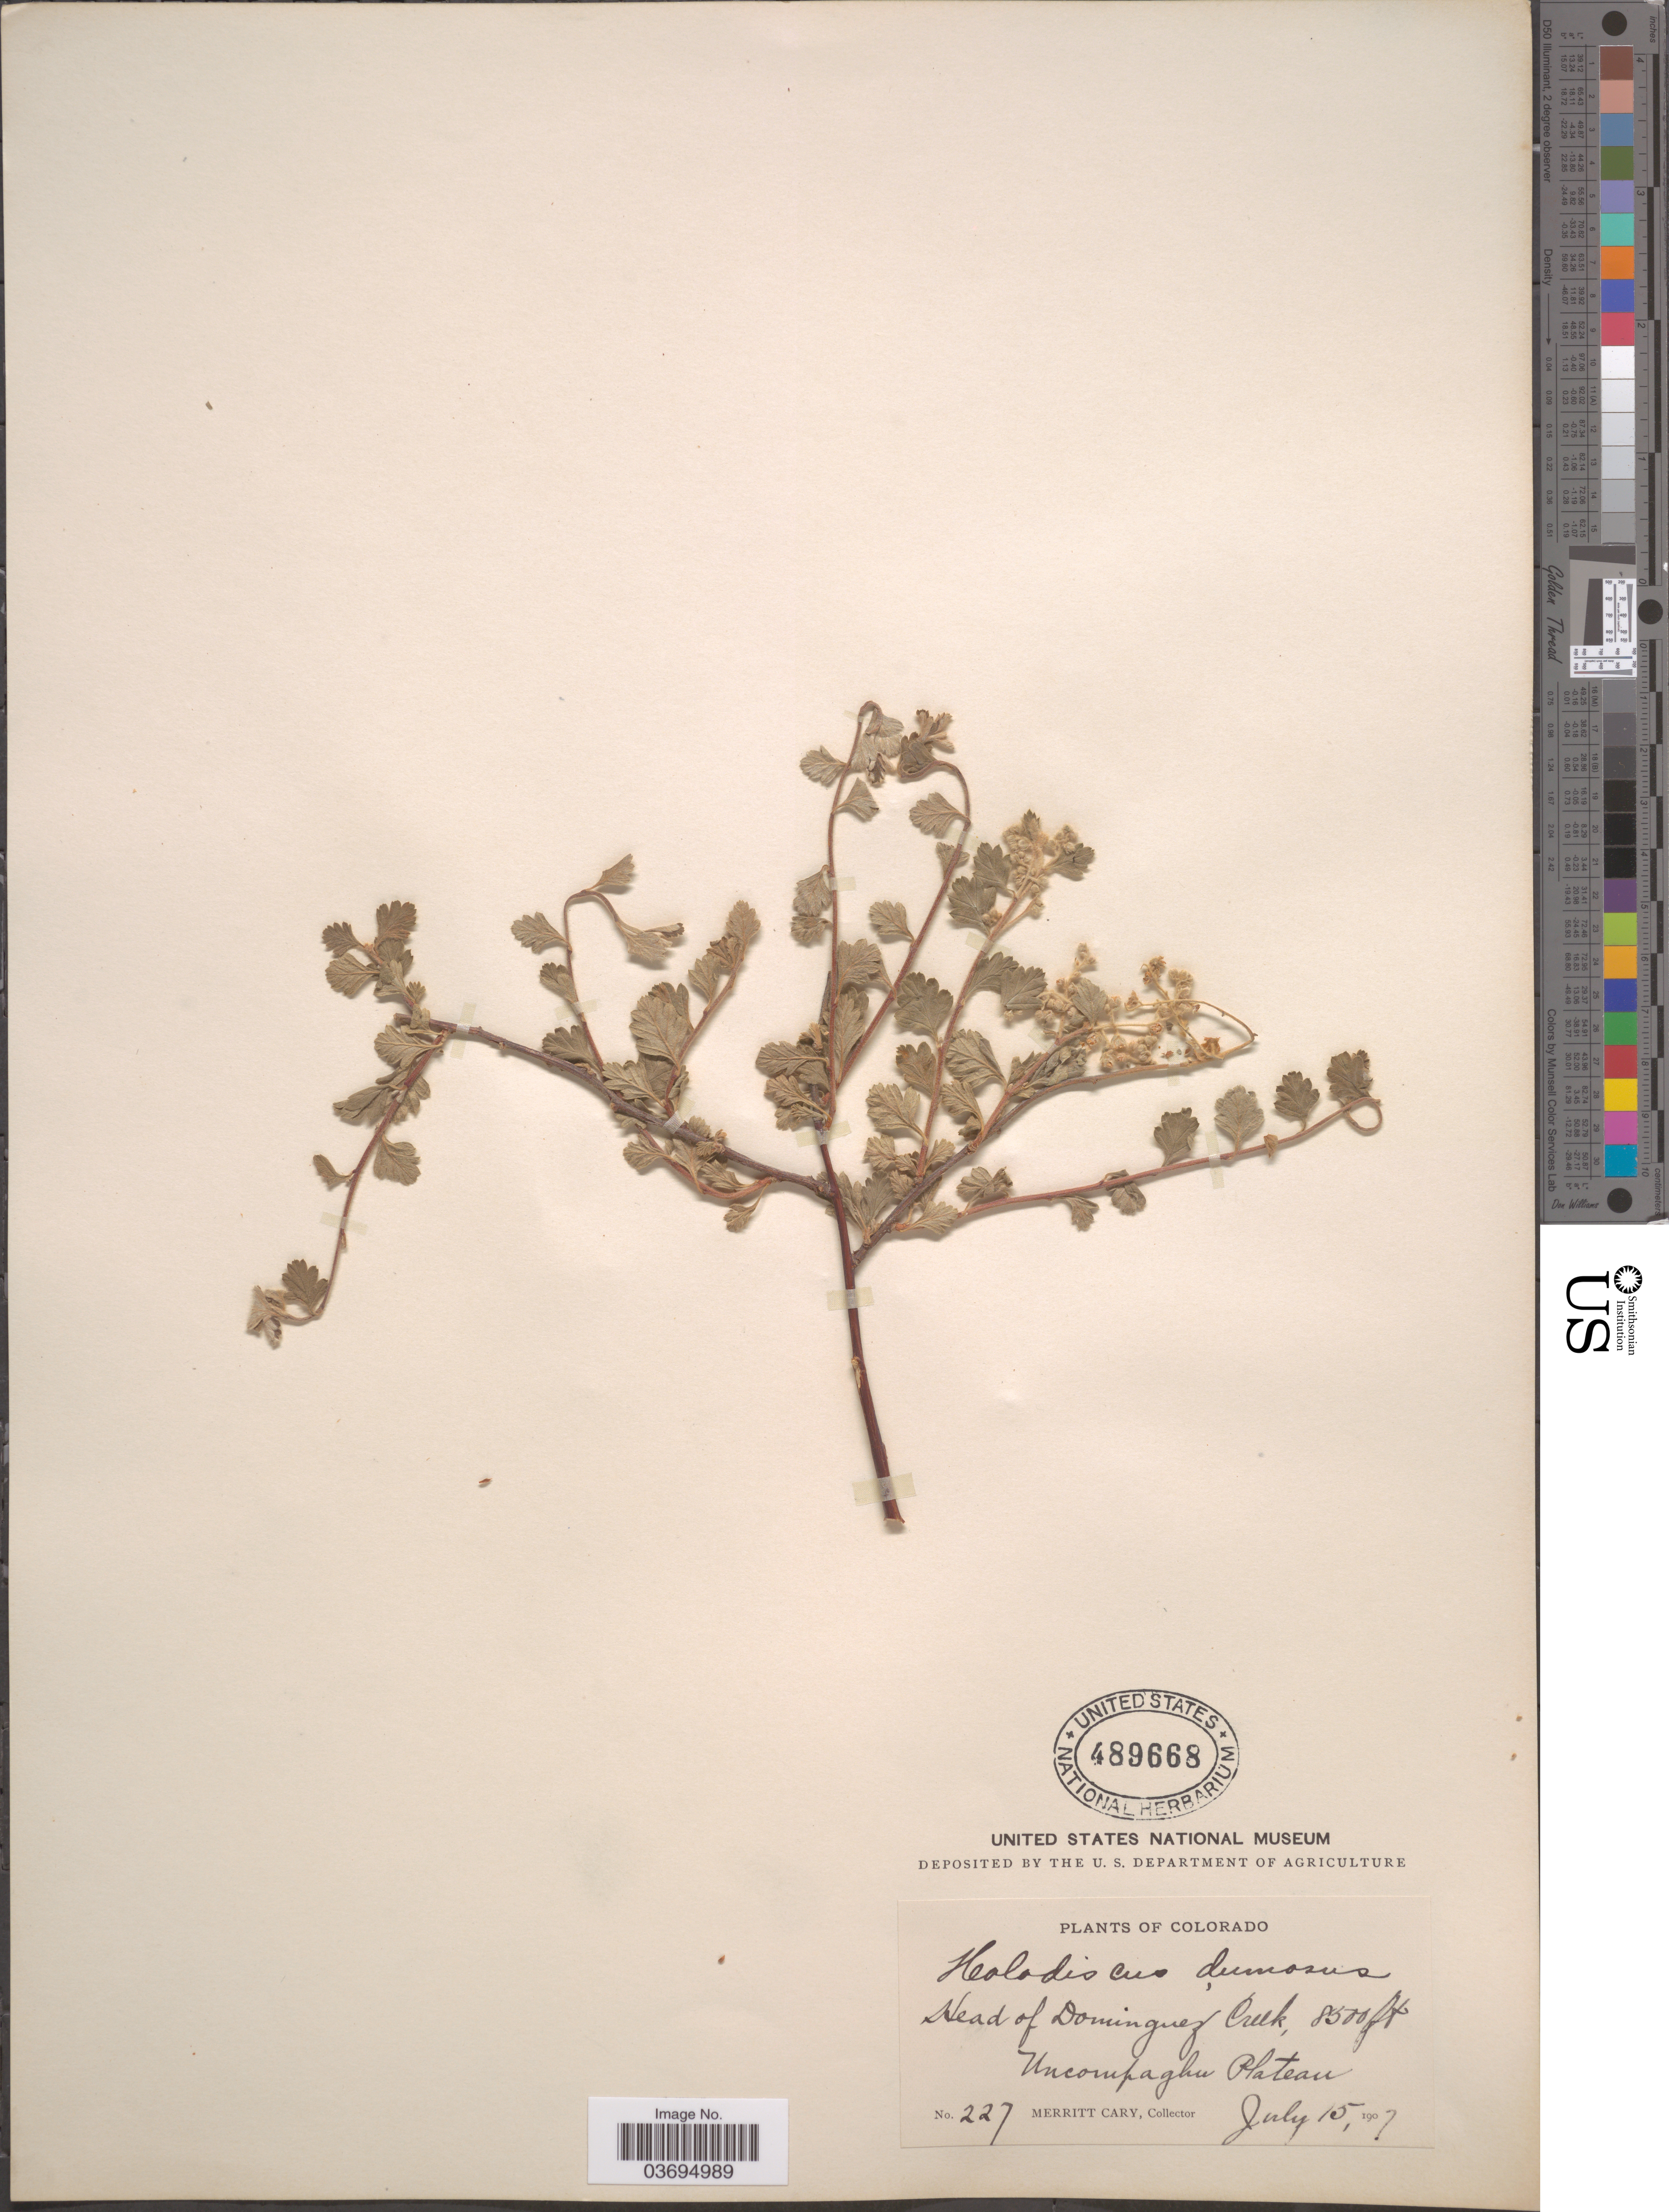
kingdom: Plantae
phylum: Tracheophyta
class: Magnoliopsida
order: Rosales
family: Rosaceae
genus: Holodiscus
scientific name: Holodiscus discolor var. dumosus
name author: Maxim. ex J.M. Coult.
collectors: M. Cary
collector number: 227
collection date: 1907-07-15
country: United States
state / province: Colorado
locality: Head of Dominguez Creek. Uncompaghre Plateau.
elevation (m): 2591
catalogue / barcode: US 489668